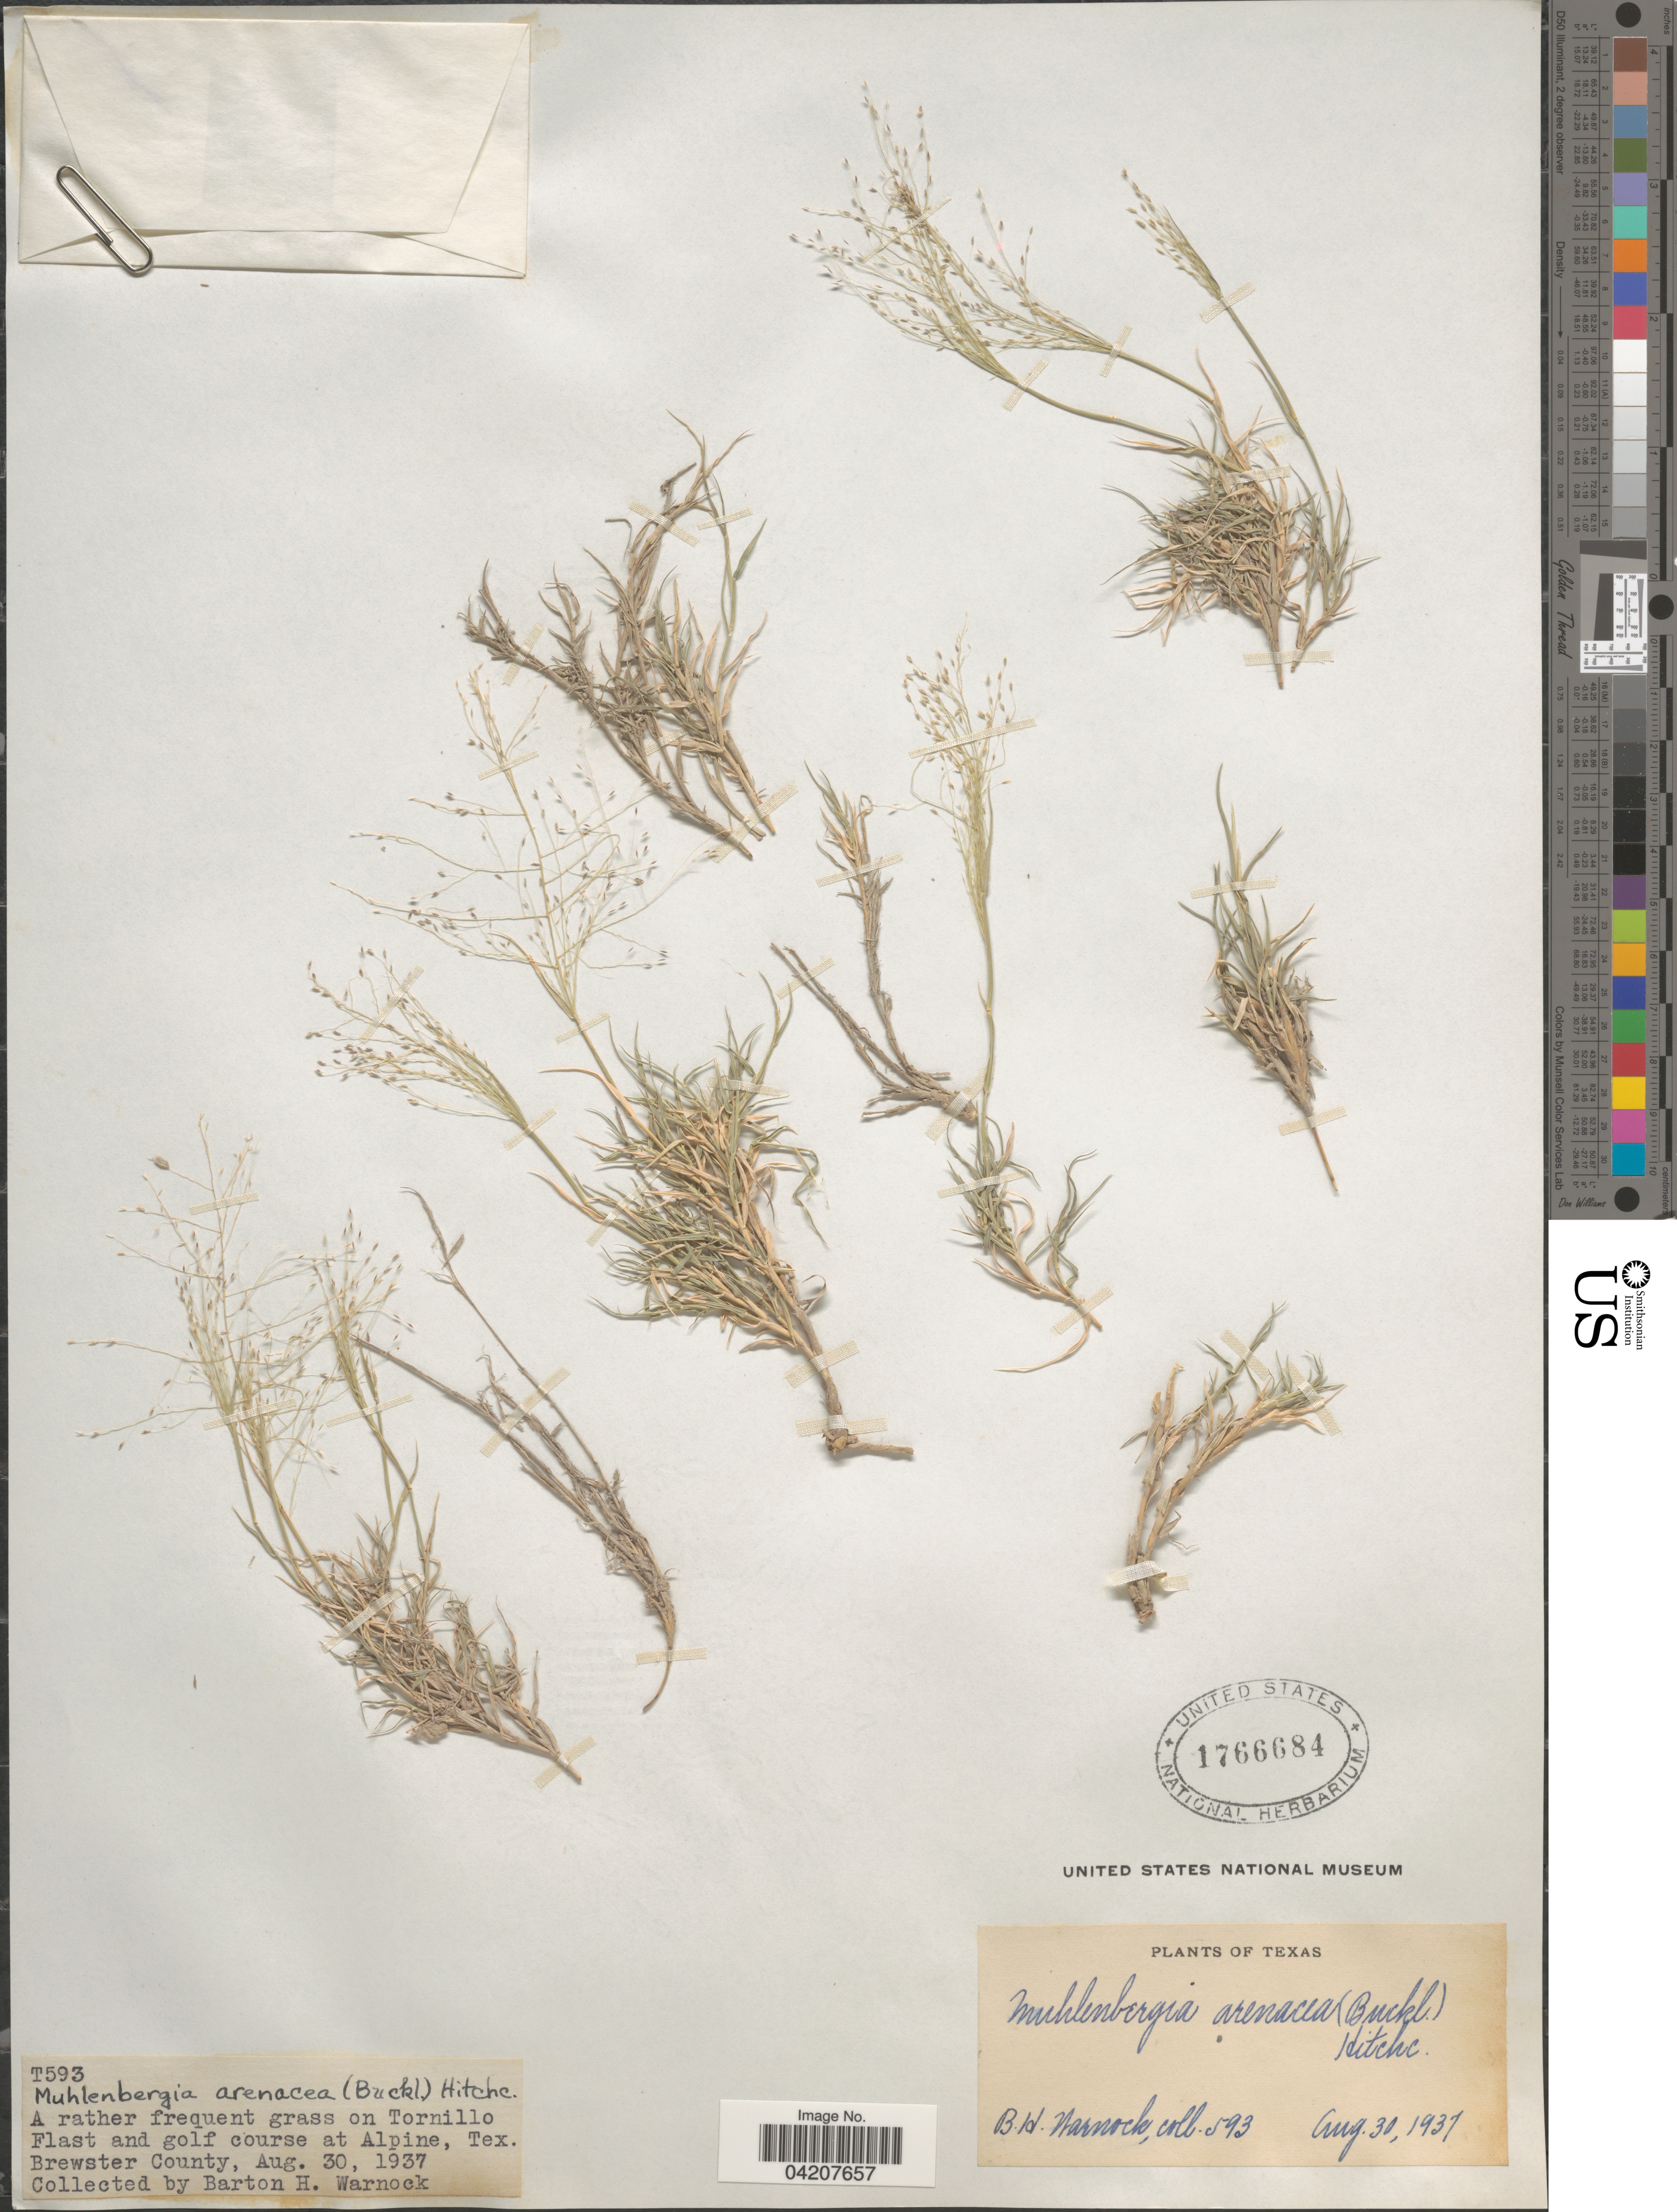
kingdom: Plantae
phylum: Tracheophyta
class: Liliopsida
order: Poales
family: Poaceae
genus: Muhlenbergia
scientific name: Muhlenbergia arenacea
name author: (Buckley) Hitchc.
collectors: B. H. Warnock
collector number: T593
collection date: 1937-08-30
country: United States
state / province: Texas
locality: A rather frequent grass on Tornillo Flast and golf course at Alpine. Brewster County.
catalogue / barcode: US 1766684